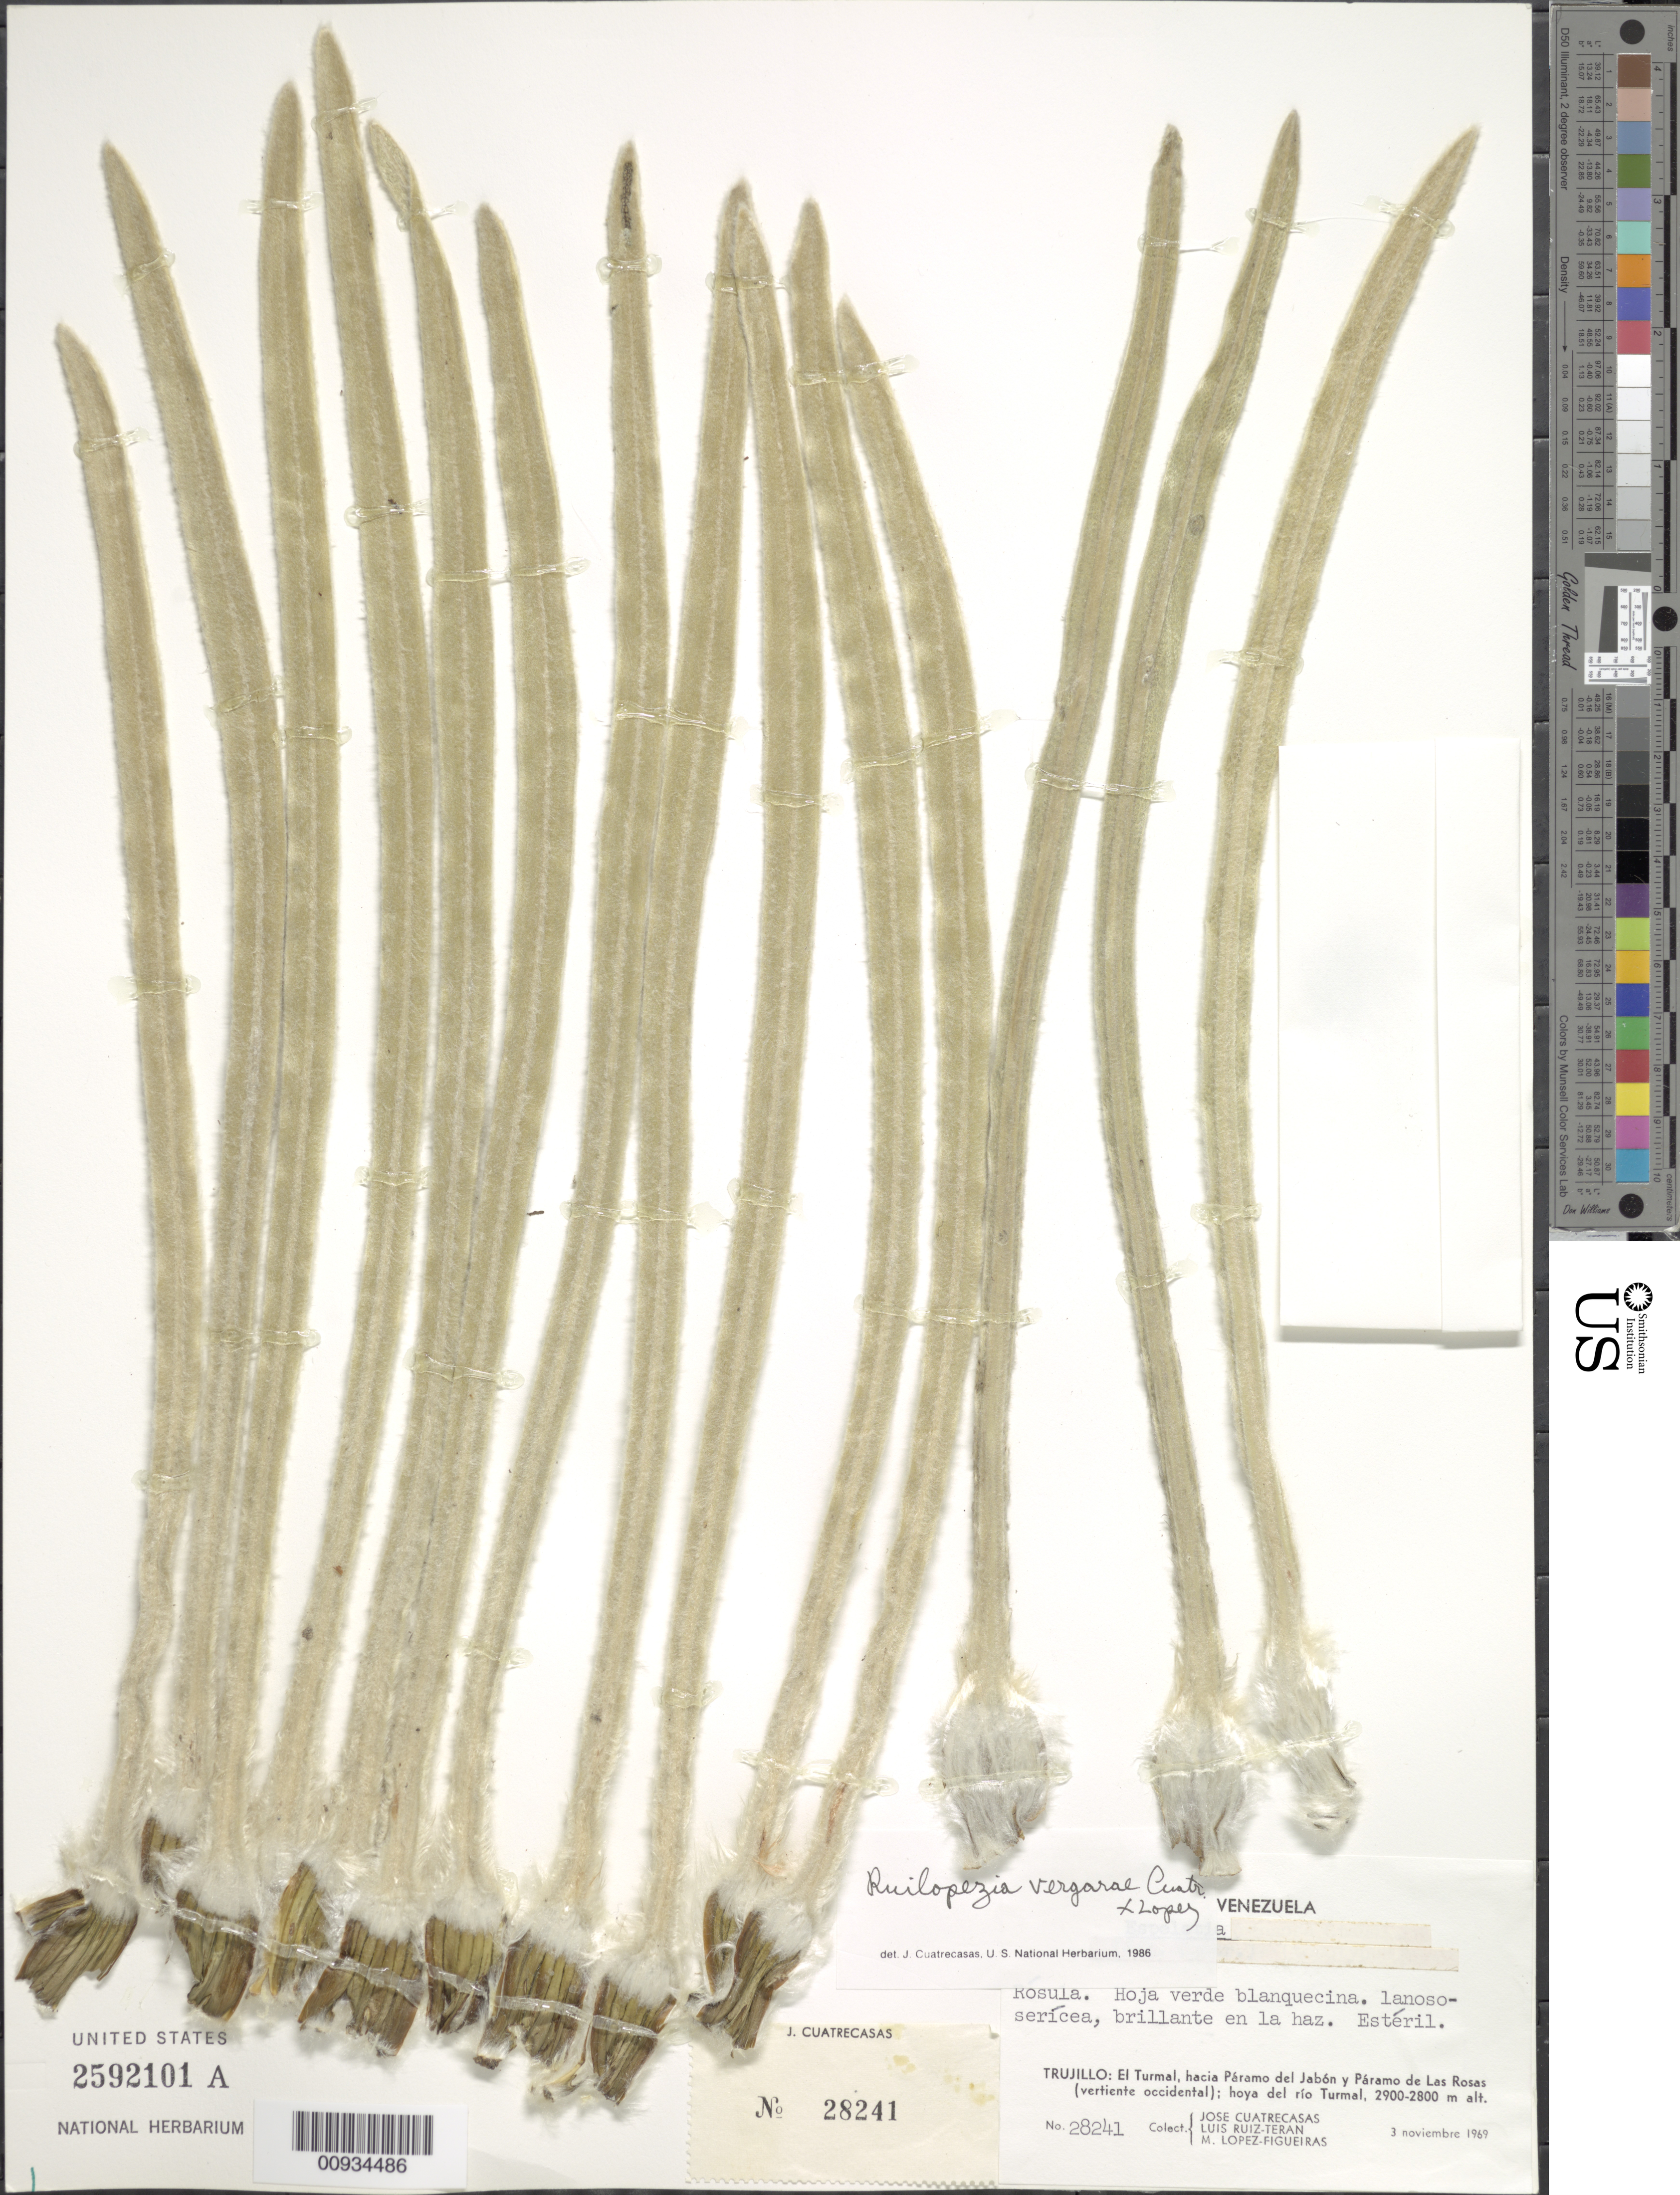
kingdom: Plantae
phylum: Tracheophyta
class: Magnoliopsida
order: Asterales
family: Asteraceae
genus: Ruilopezia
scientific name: Ruilopezia vergarae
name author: Cuatrec. & López Fig.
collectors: J. Cuatrecasas, L. Teran & M. López Figueiras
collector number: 28241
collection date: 1969-11-03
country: Venezuela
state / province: Trujillo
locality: El Turmal, hacia Paramo del Jabon y Paramo de Las Rosas (vertiente occidental), hoya del Rio Turmal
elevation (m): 2800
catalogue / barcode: US 2592101A